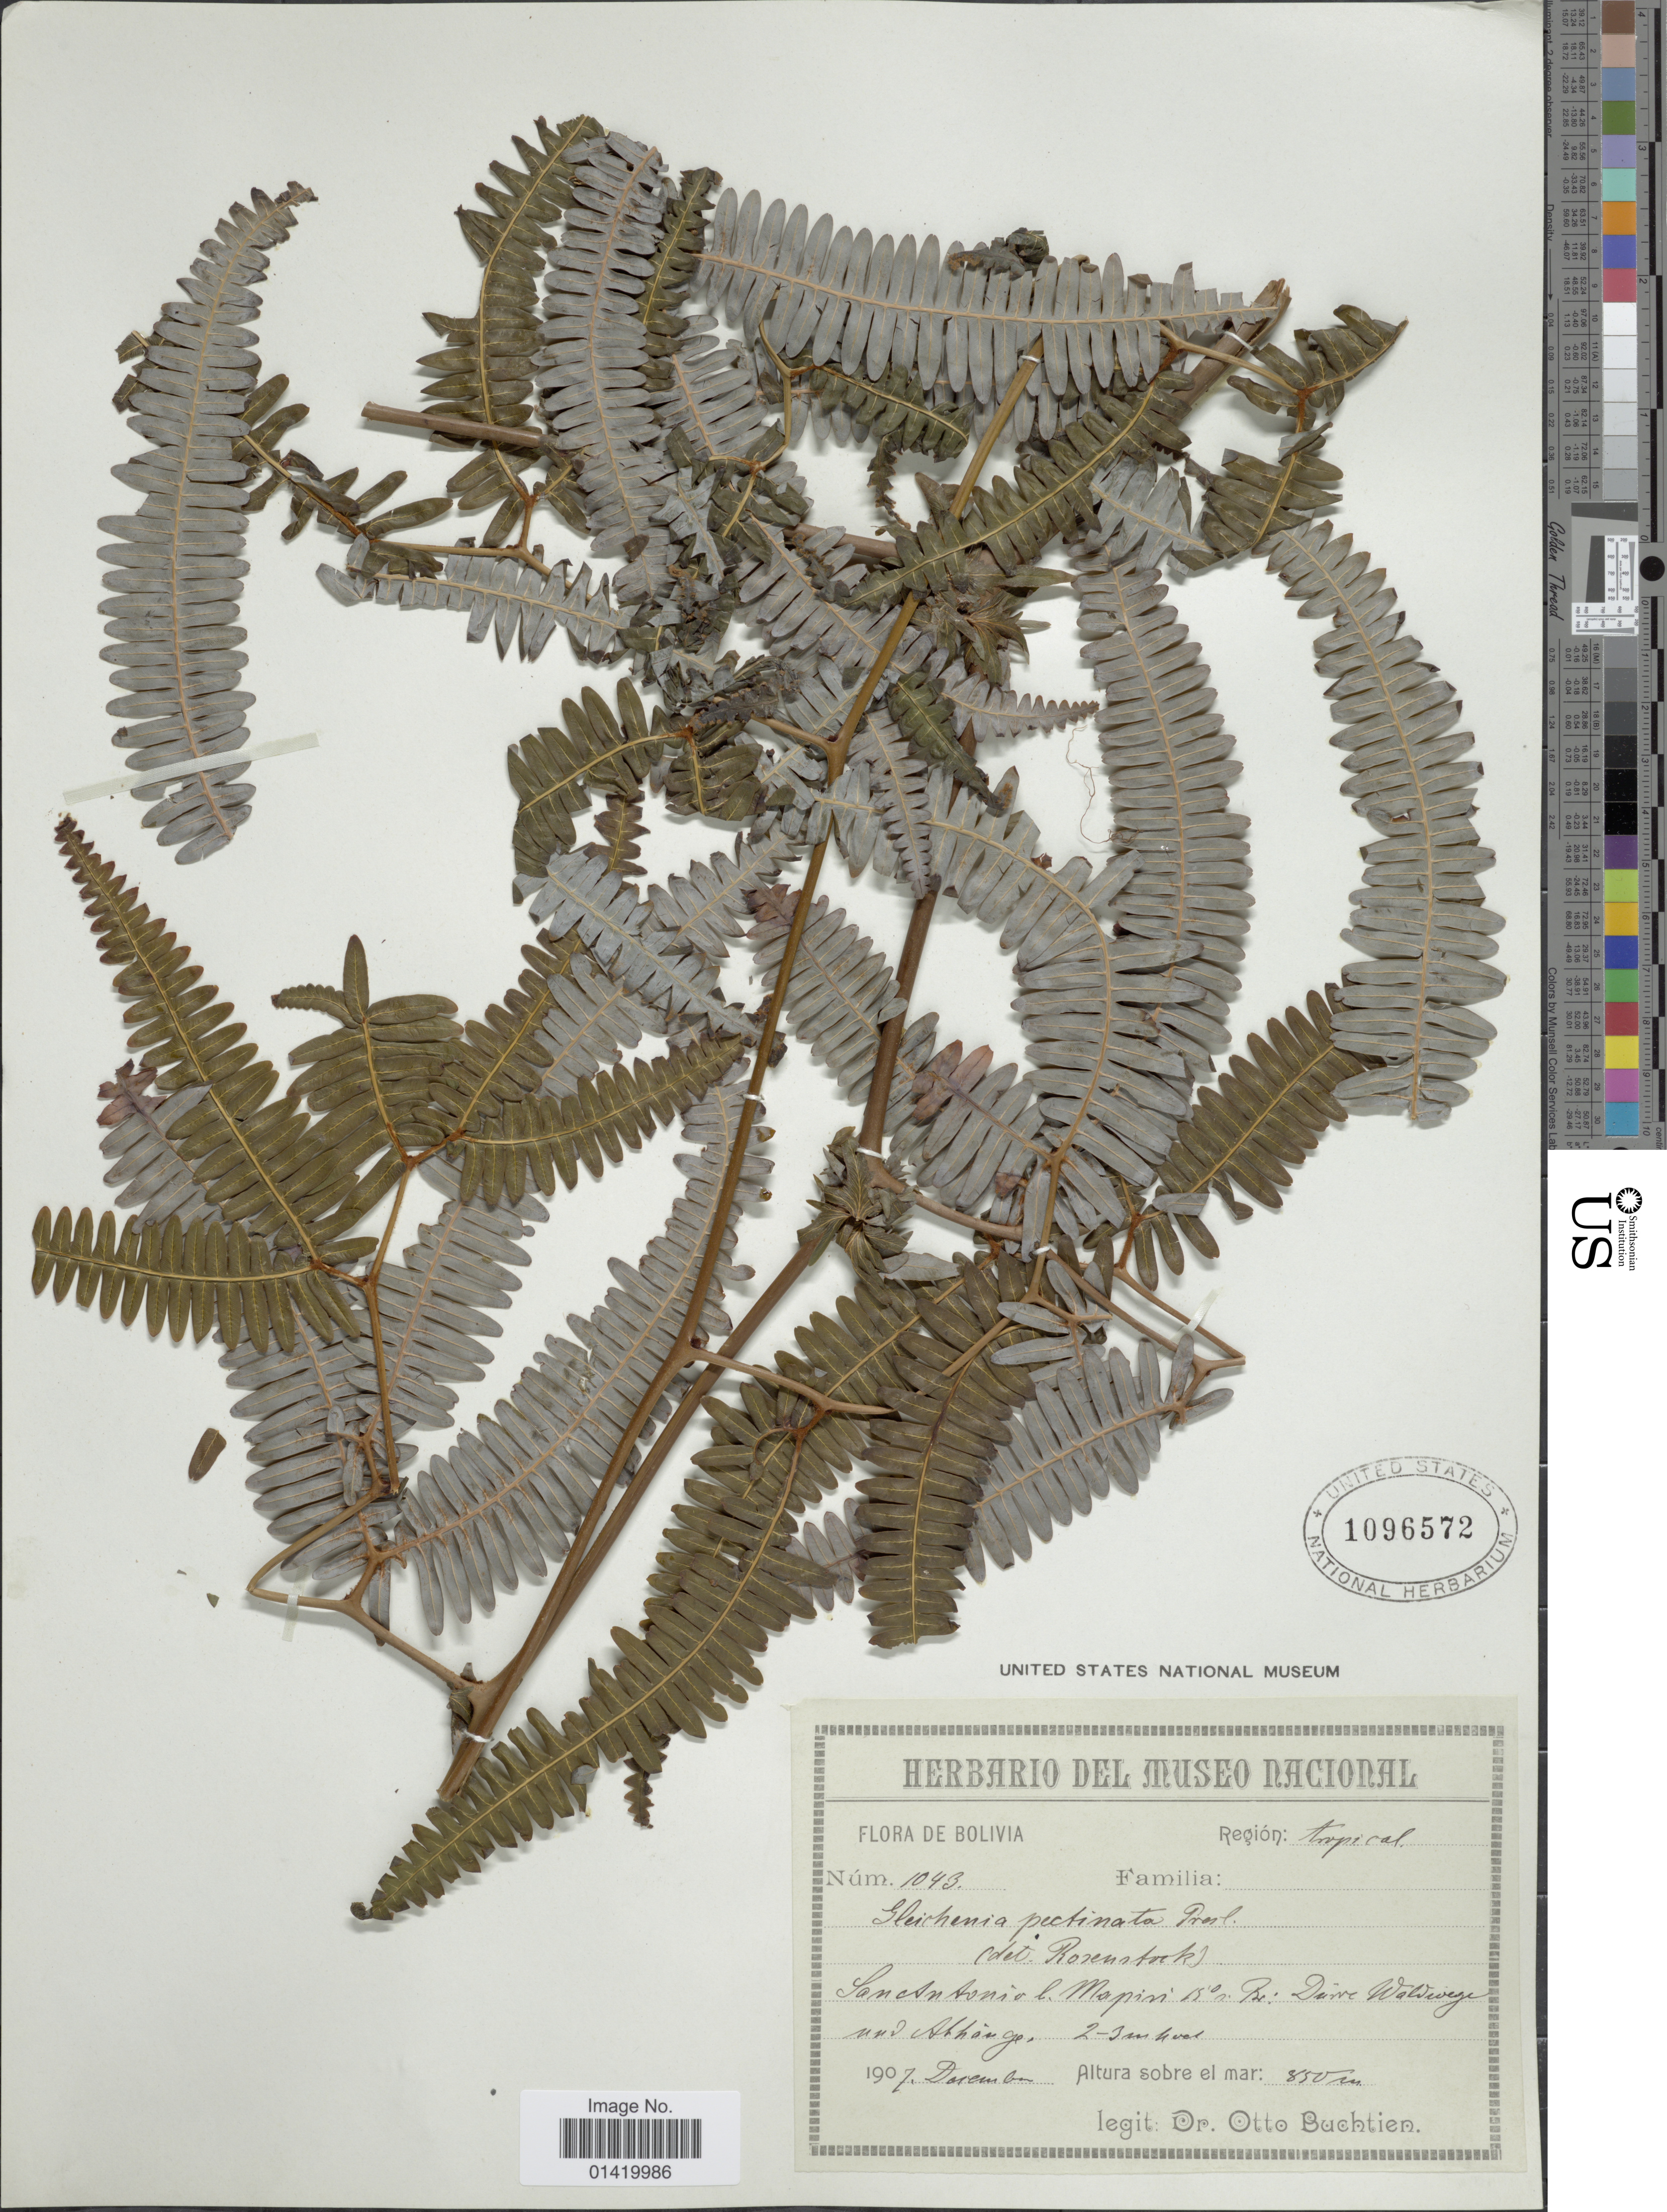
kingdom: Plantae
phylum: Tracheophyta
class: Polypodiopsida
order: Gleicheniales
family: Gleicheniaceae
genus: Gleichenella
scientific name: Gleichenella pectinata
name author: (Willd.) Ching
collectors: O. Buchtien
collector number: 1043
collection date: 1907-12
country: Bolivia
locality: San Antonio b. Mapiri 15° Br.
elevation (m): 850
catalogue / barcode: US 1096572